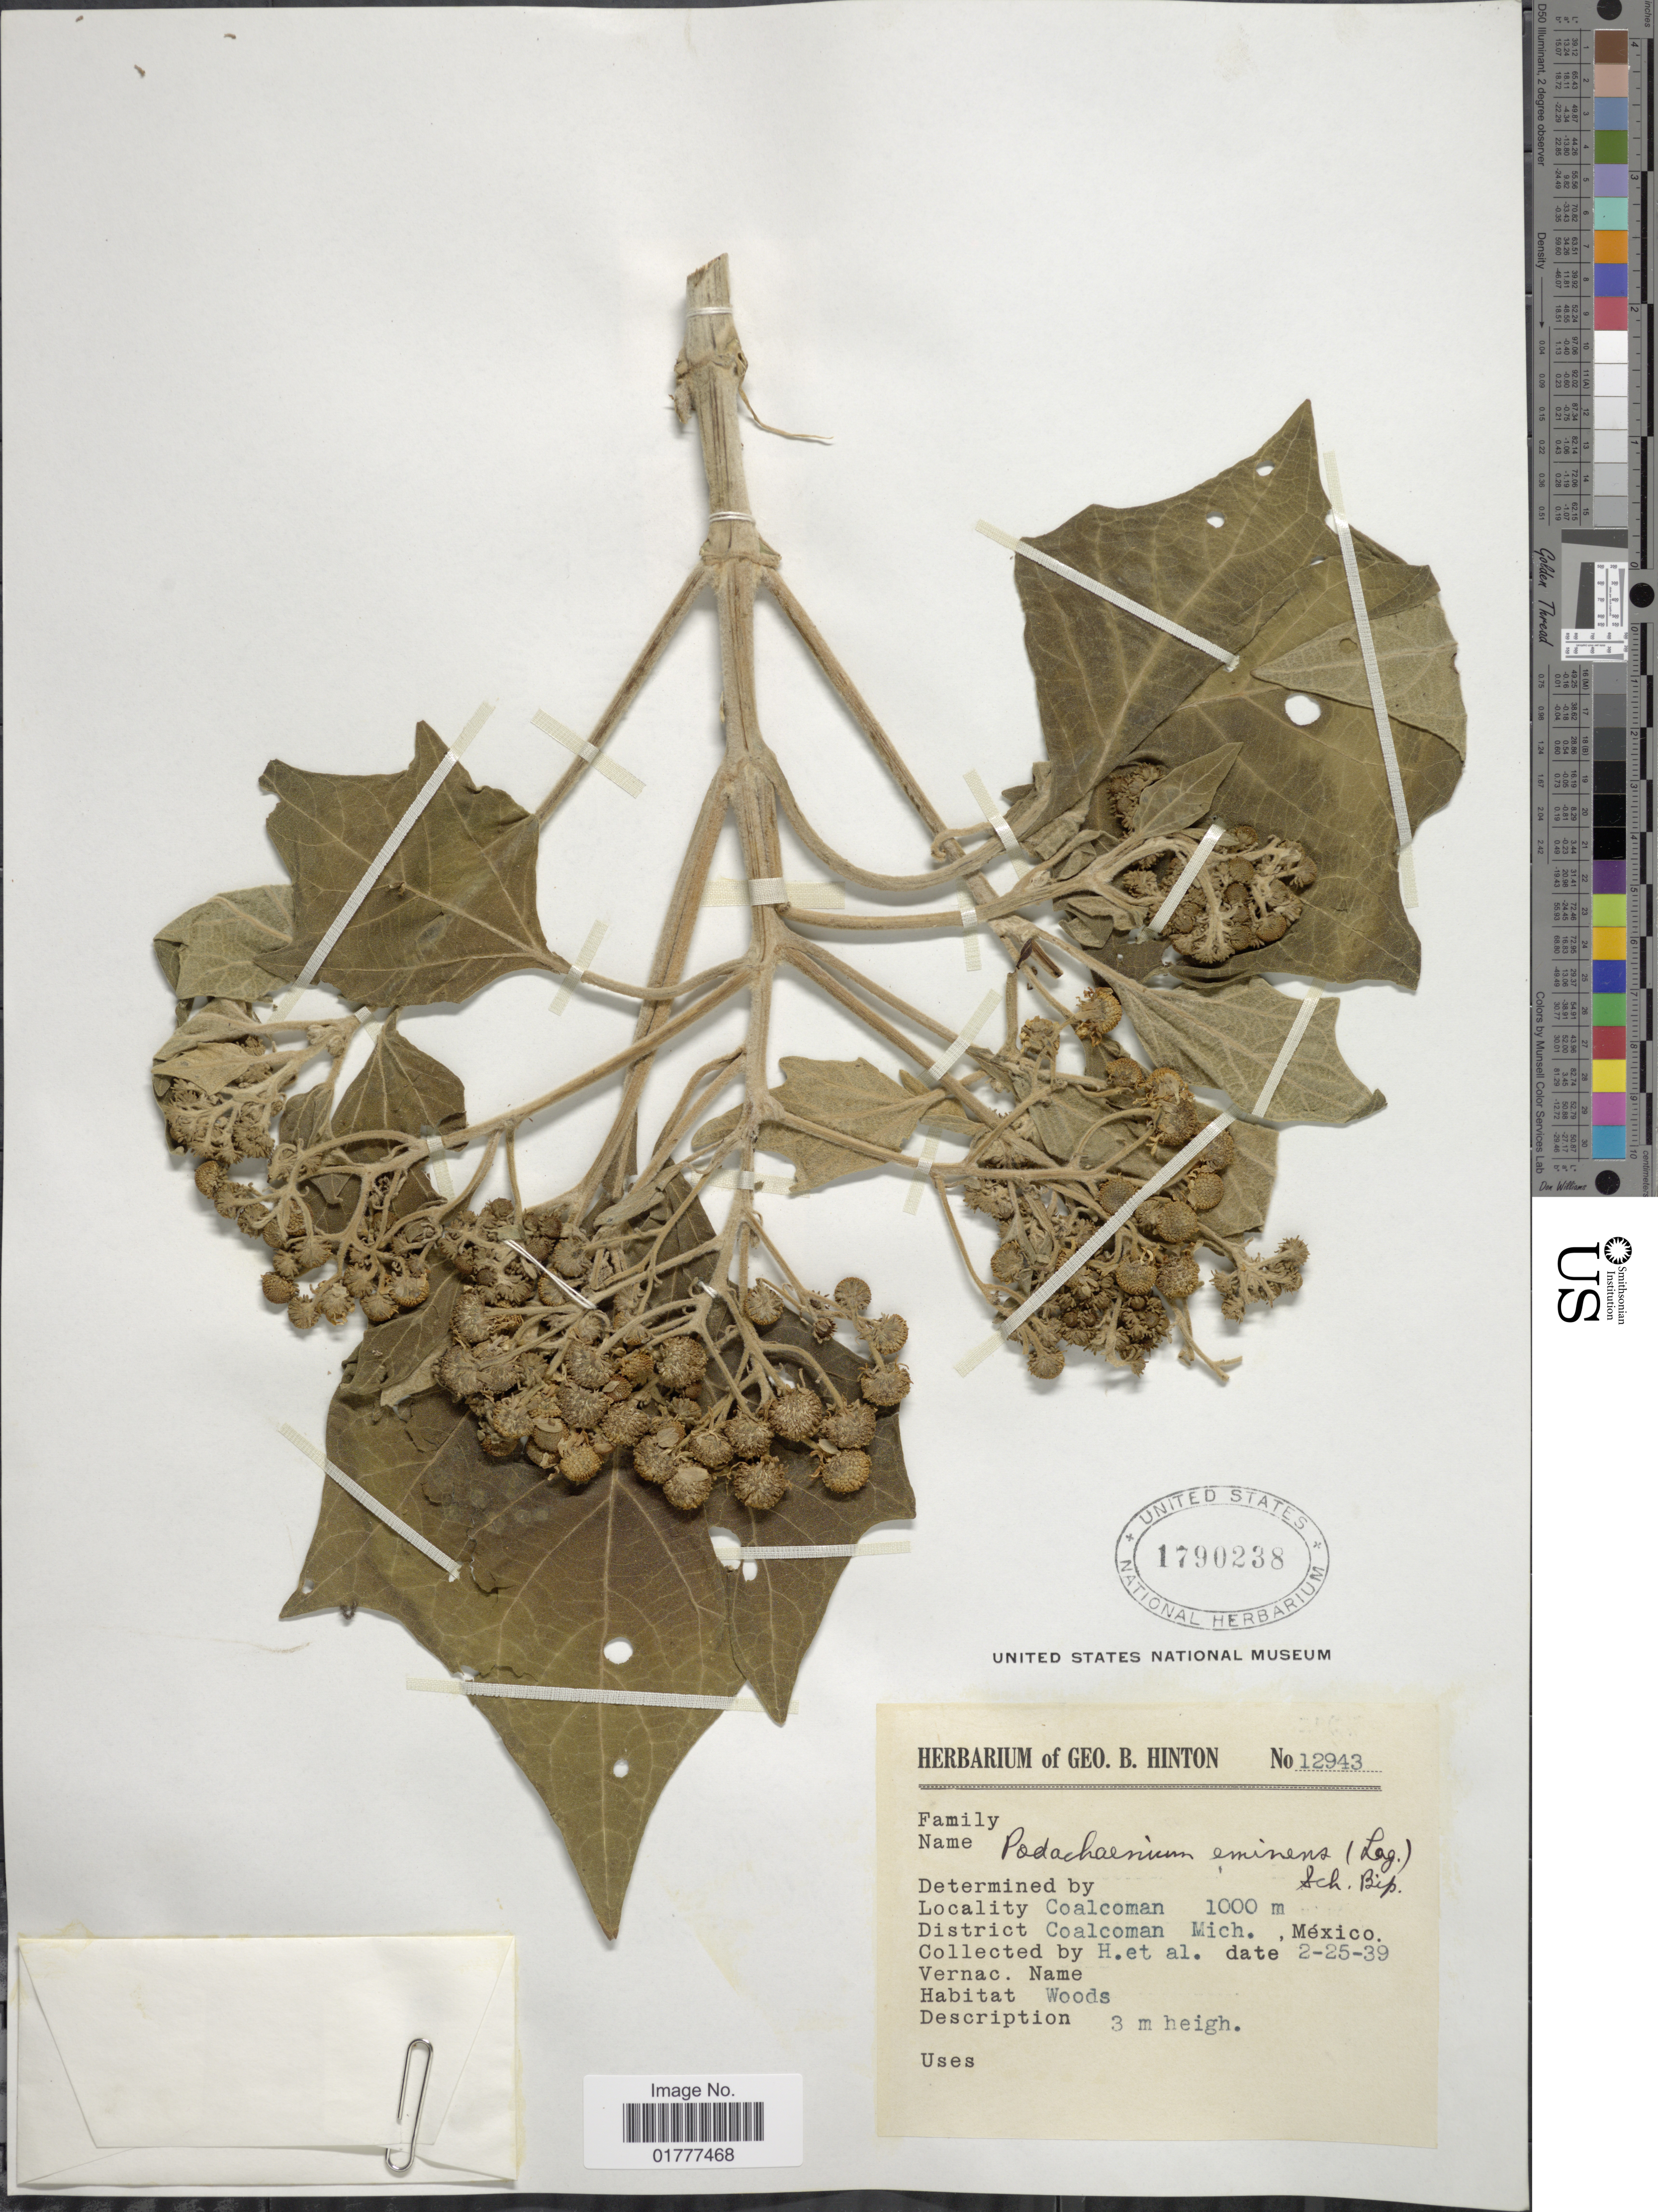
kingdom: Plantae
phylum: Tracheophyta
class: Magnoliopsida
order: Asterales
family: Asteraceae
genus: Podachaenium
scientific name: Podachaenium eminens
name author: (Lag.) Sch. Bip. ex Sch. Bip.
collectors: G. B. Hinton & et al.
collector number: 12943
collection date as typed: Transcribed d/m/y: 25/2/39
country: Mexico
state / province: Michoacán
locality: Coalcoman, Coalcoman, Mich. Mexico.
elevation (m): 1000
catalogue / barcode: US 1790238